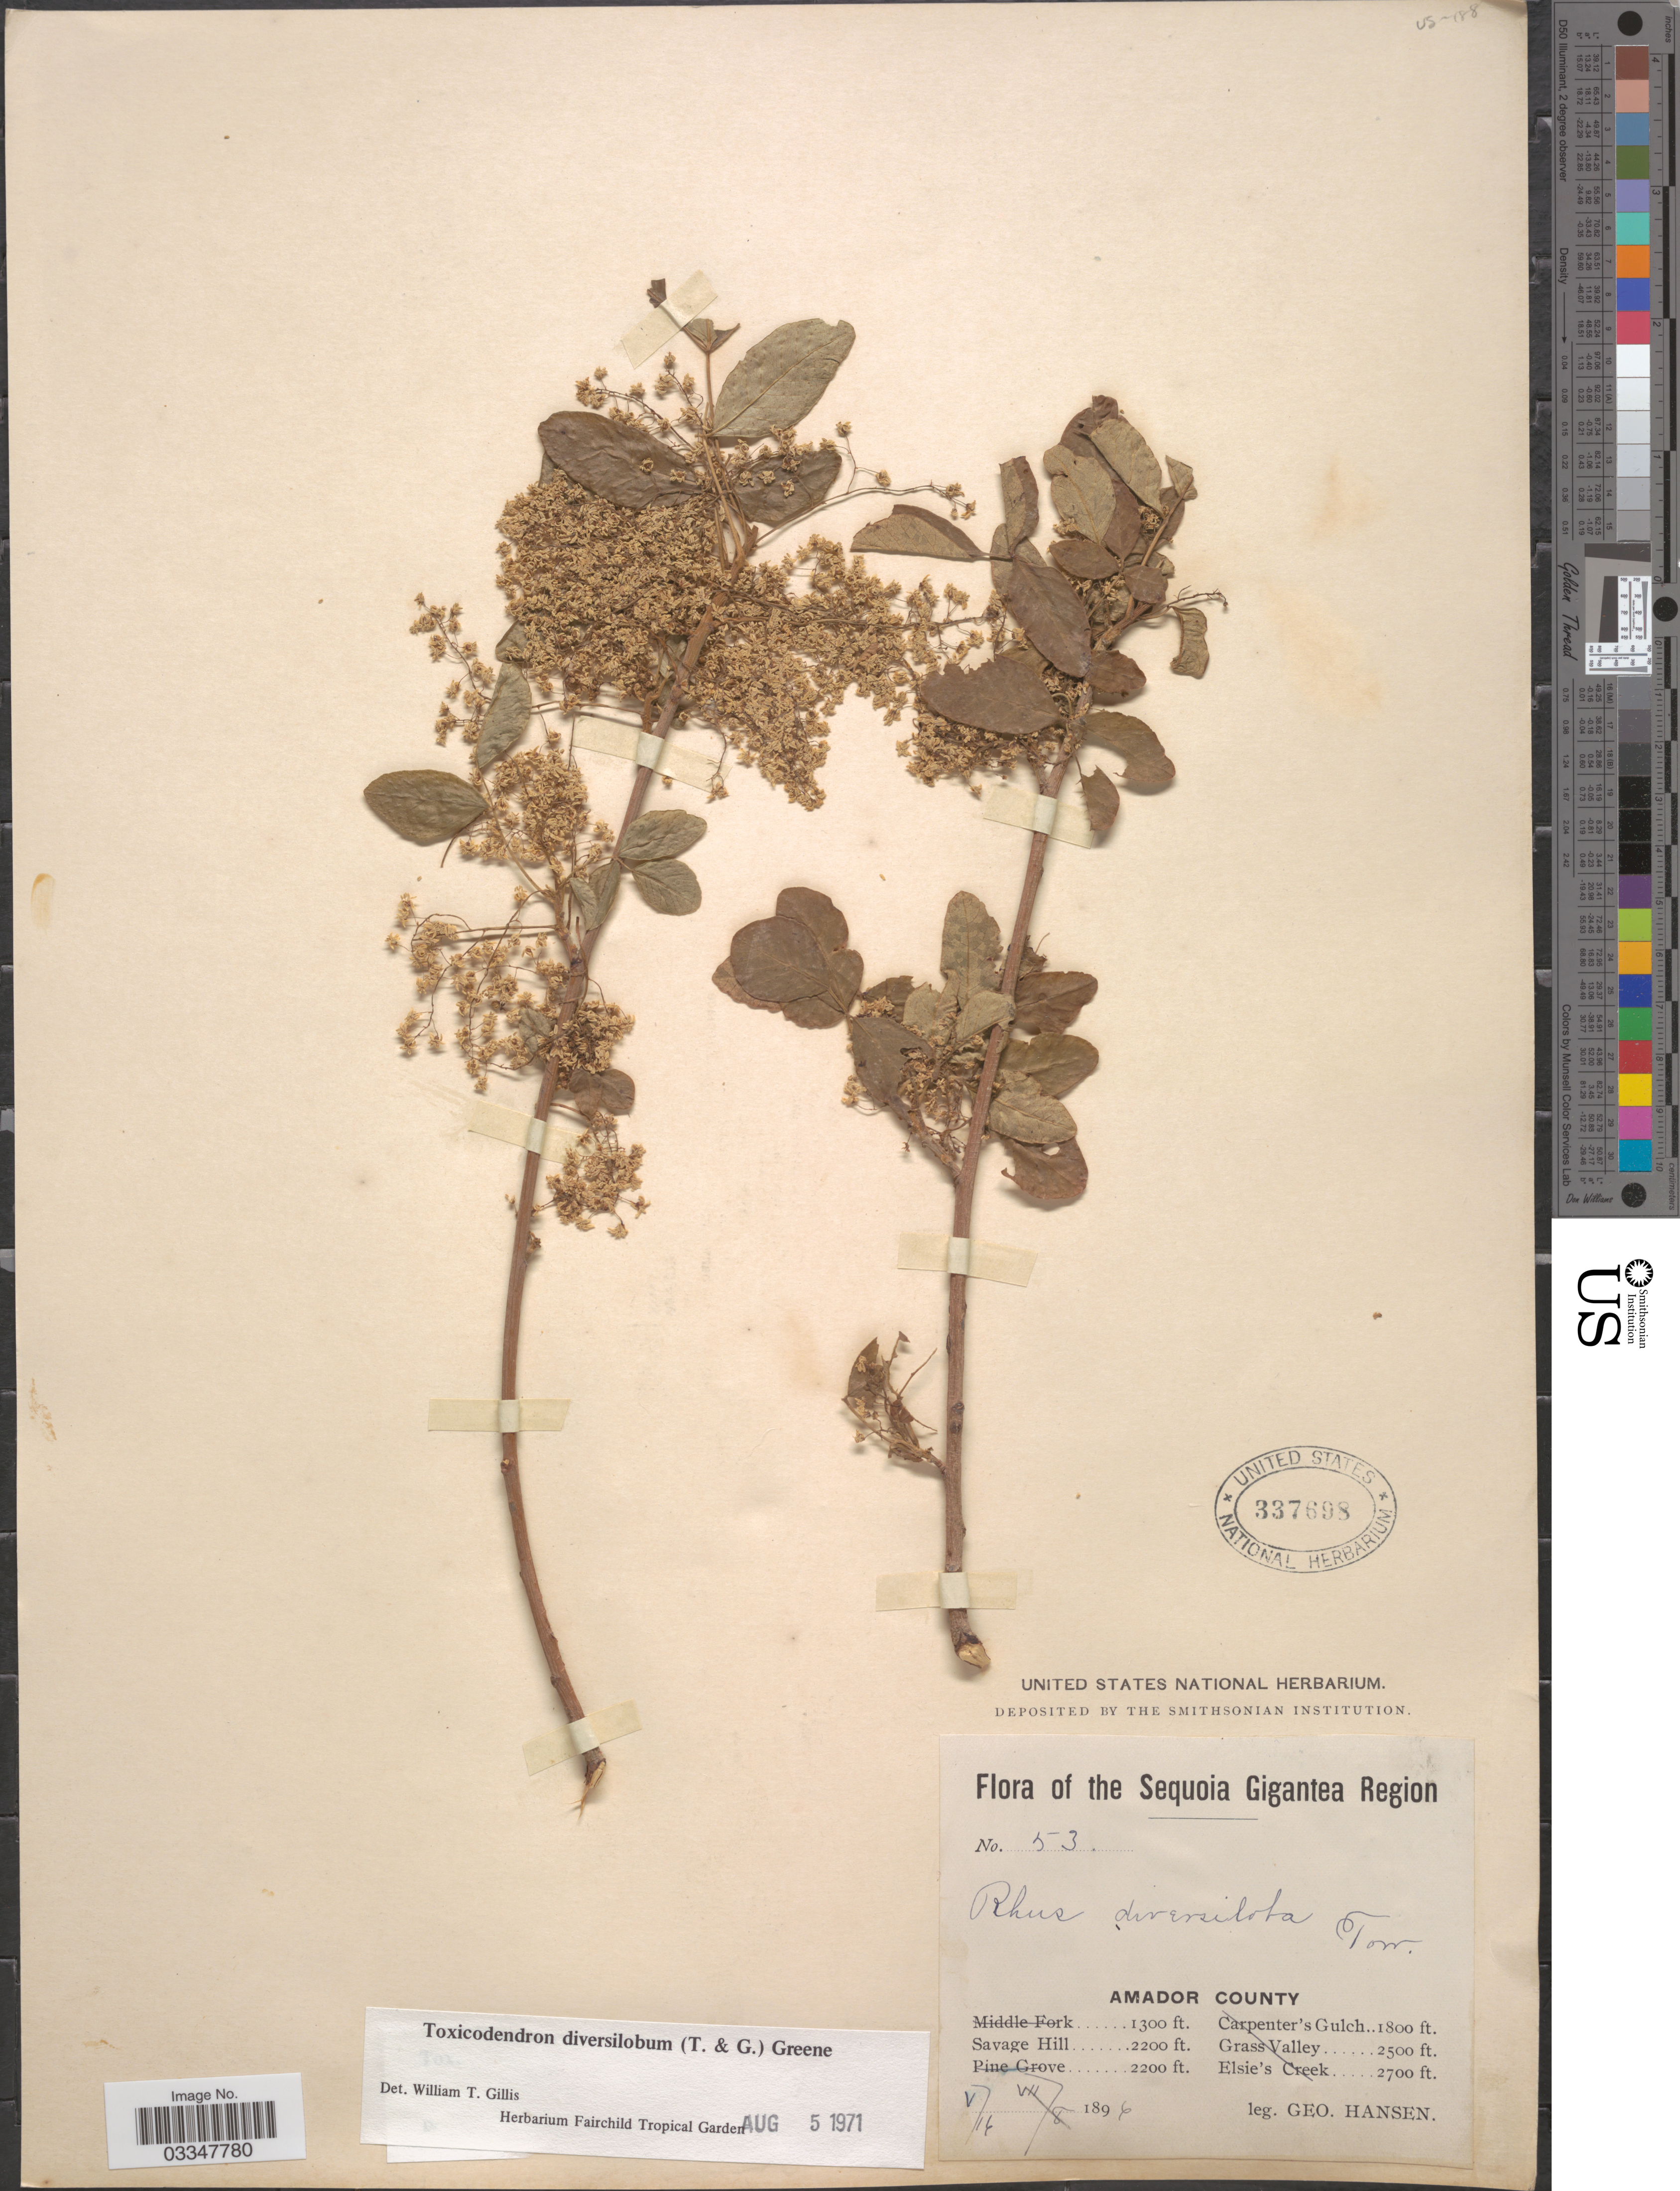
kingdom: Plantae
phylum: Tracheophyta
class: Magnoliopsida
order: Sapindales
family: Anacardiaceae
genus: Toxicodendron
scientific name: Toxicodendron diversilobum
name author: (Torr. & A. Gray) Greene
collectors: G. Hansen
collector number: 53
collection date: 1897-05-16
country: United States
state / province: California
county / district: Amador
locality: Sequoia Gigantea Region. Amador County. Savage Hill.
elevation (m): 671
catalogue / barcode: US 337698